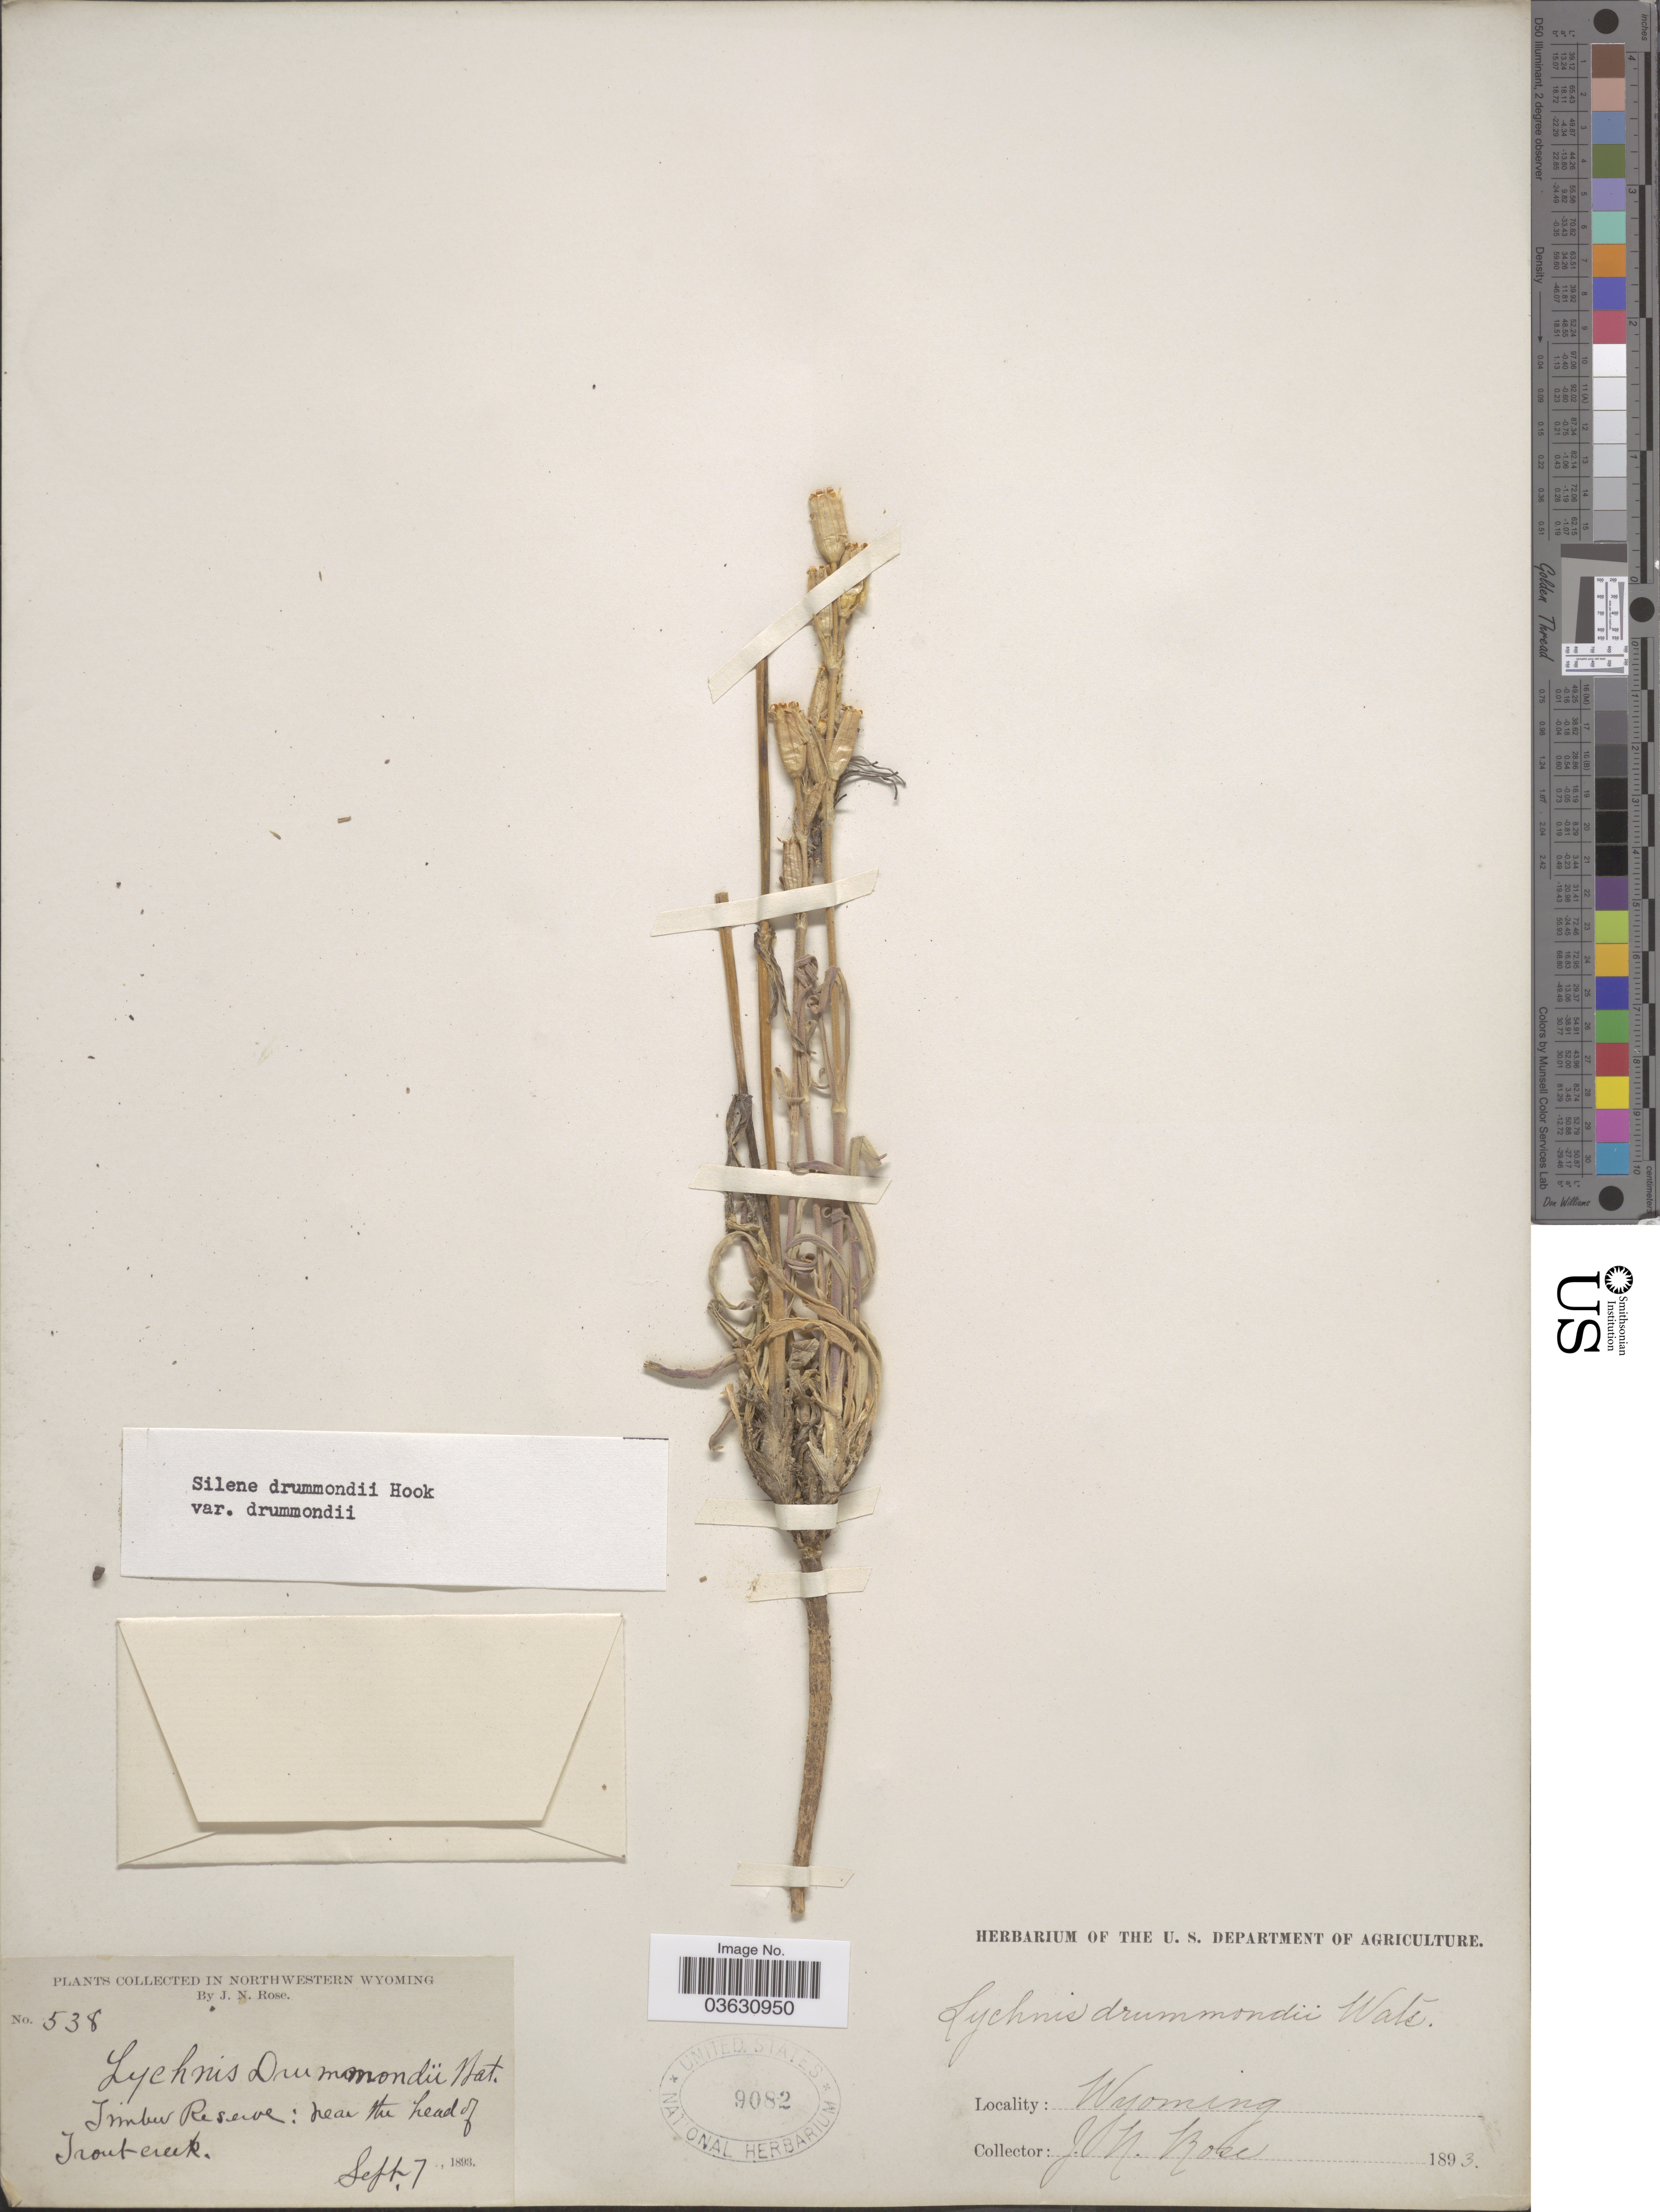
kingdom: Plantae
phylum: Tracheophyta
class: Magnoliopsida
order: Caryophyllales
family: Caryophyllaceae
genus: Silene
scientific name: Silene drummondii var. drummondii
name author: Hook.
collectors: J. N. Rose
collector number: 538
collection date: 1893-09-07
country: United States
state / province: Wyoming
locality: Northwestern Wyoming. Timber Reserve: near the head of Trout Creek.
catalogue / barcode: US 9082